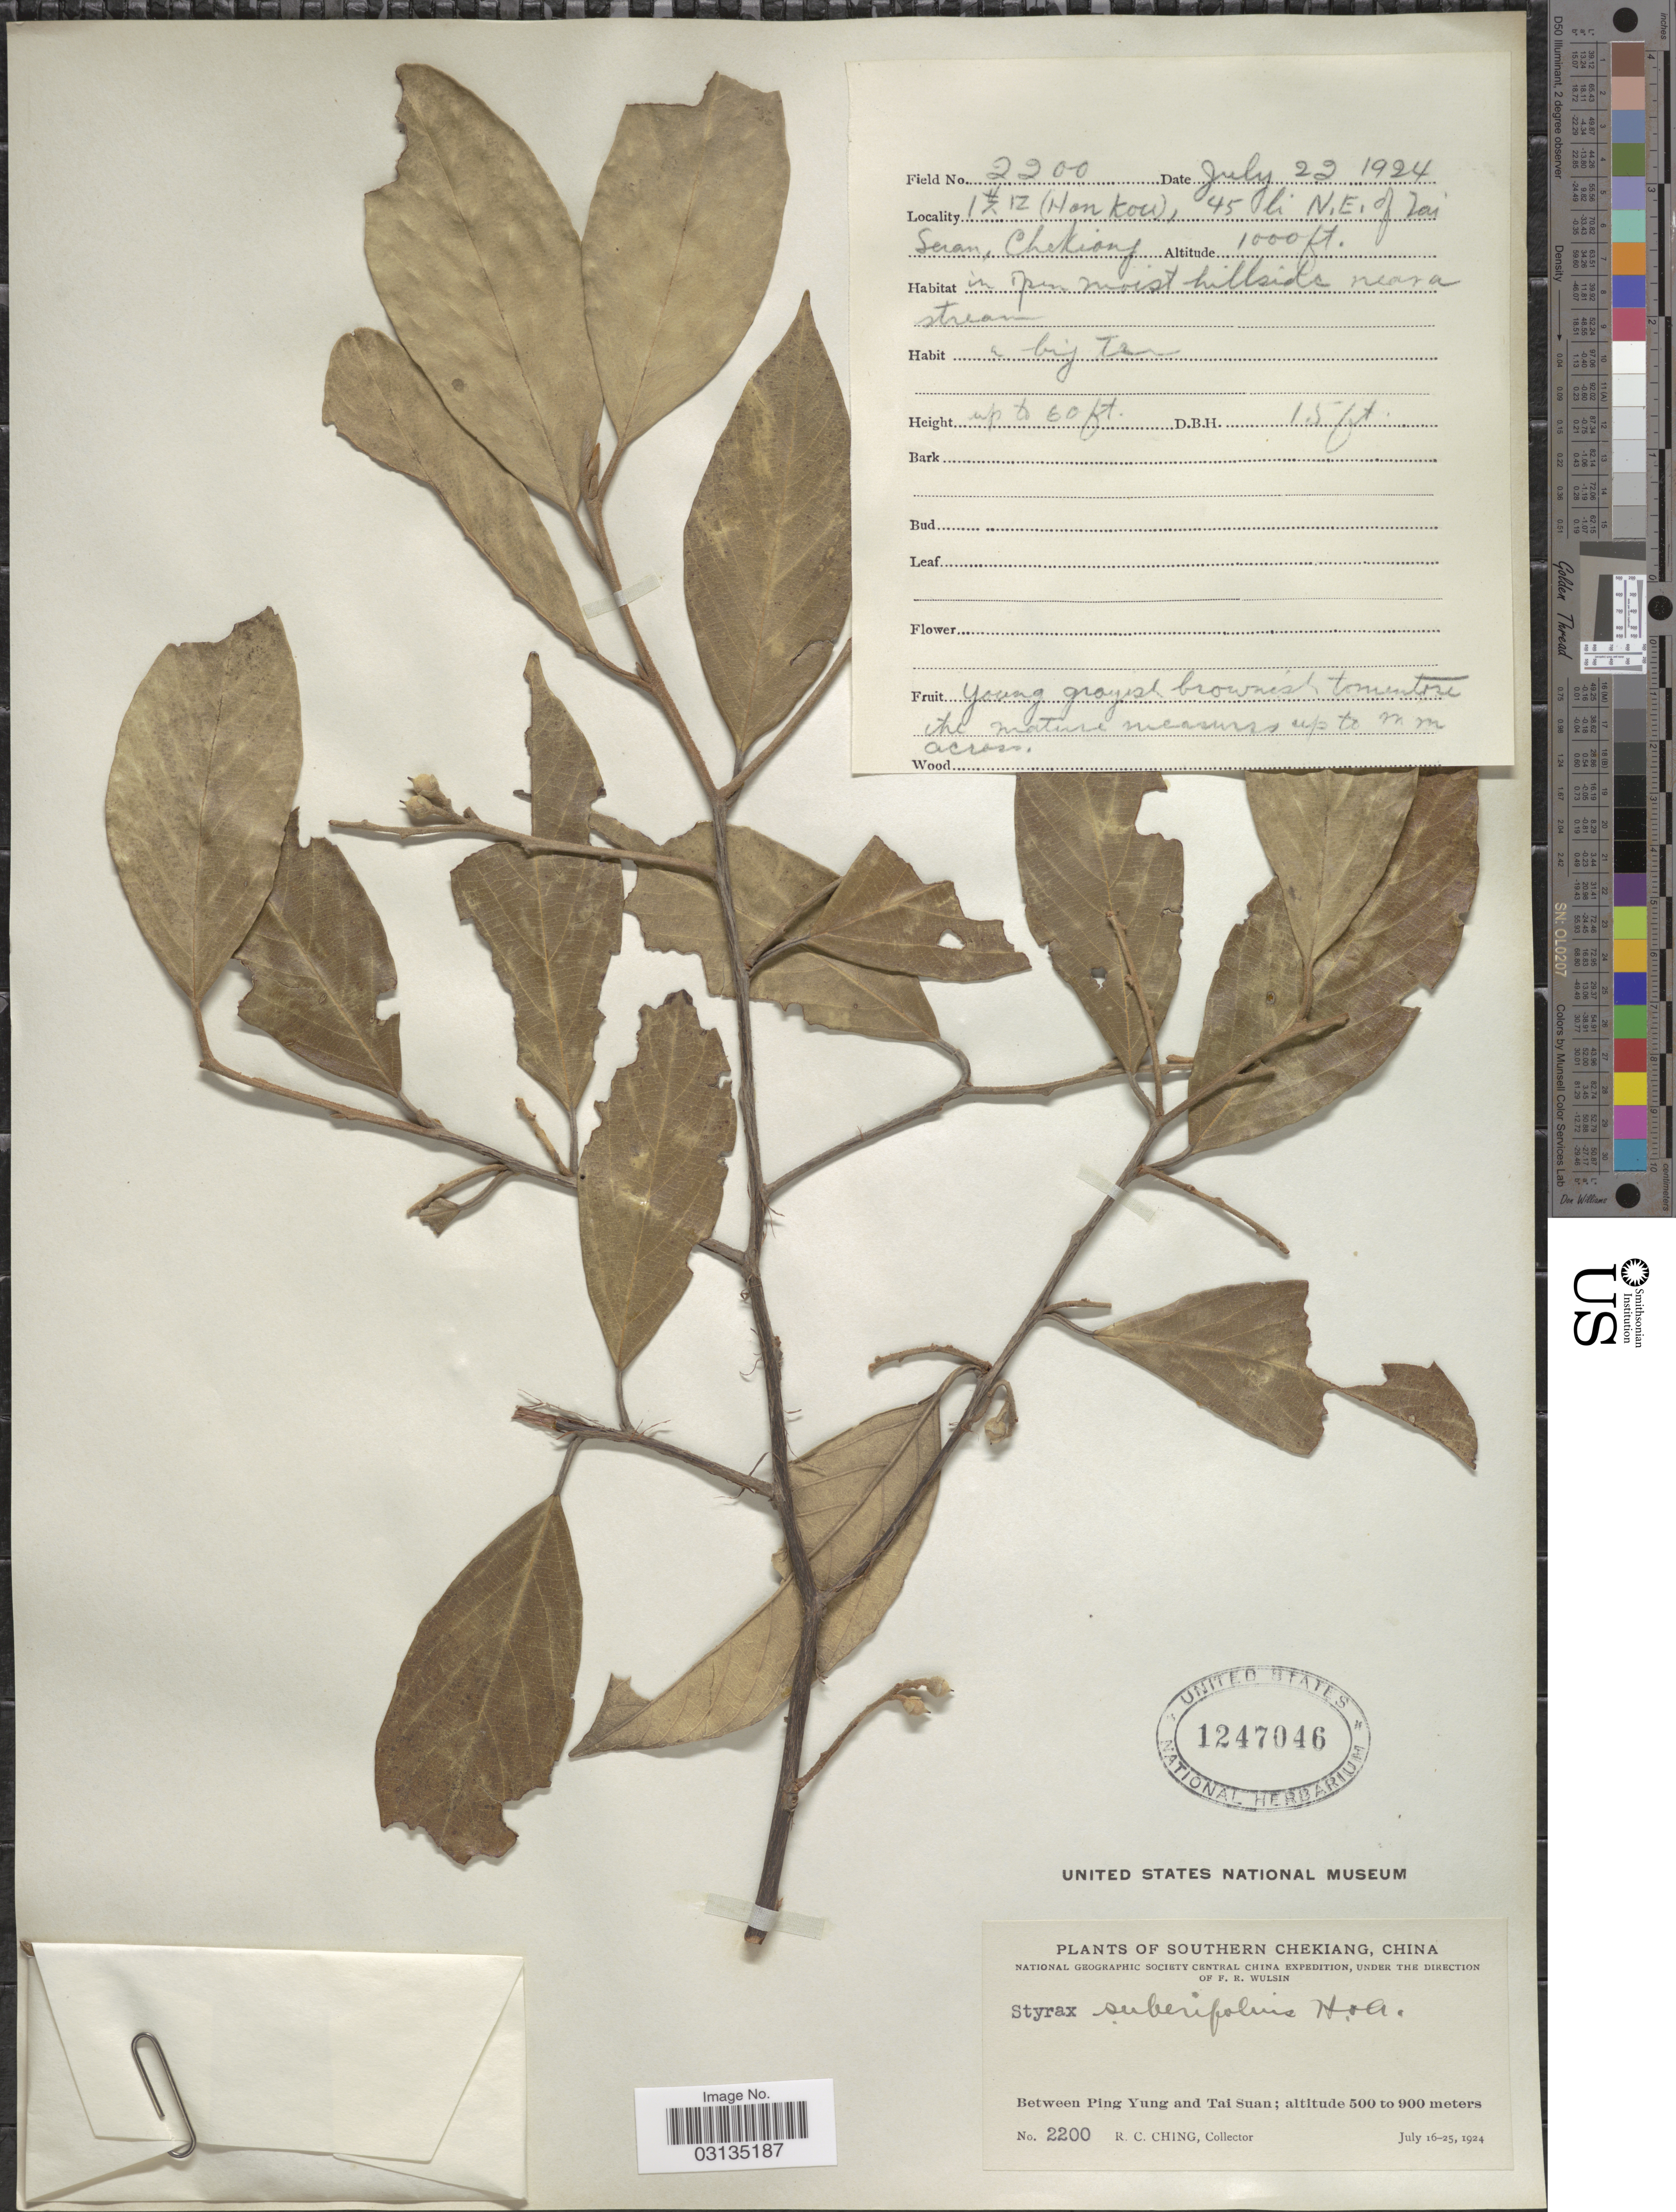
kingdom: Plantae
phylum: Tracheophyta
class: Magnoliopsida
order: Ericales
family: Styracaceae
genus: Styrax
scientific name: Styrax suberifolius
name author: Hook. & Arn.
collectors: R. C. Ching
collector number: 2200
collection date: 1924-07-22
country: China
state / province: Zhejiang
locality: Southern Chekiang, China, Between Ping Yung and Tai Suan, (Hon Kou), 45 li N.E. of Tai Suan, Chekiang.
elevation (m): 305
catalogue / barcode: US 1247046